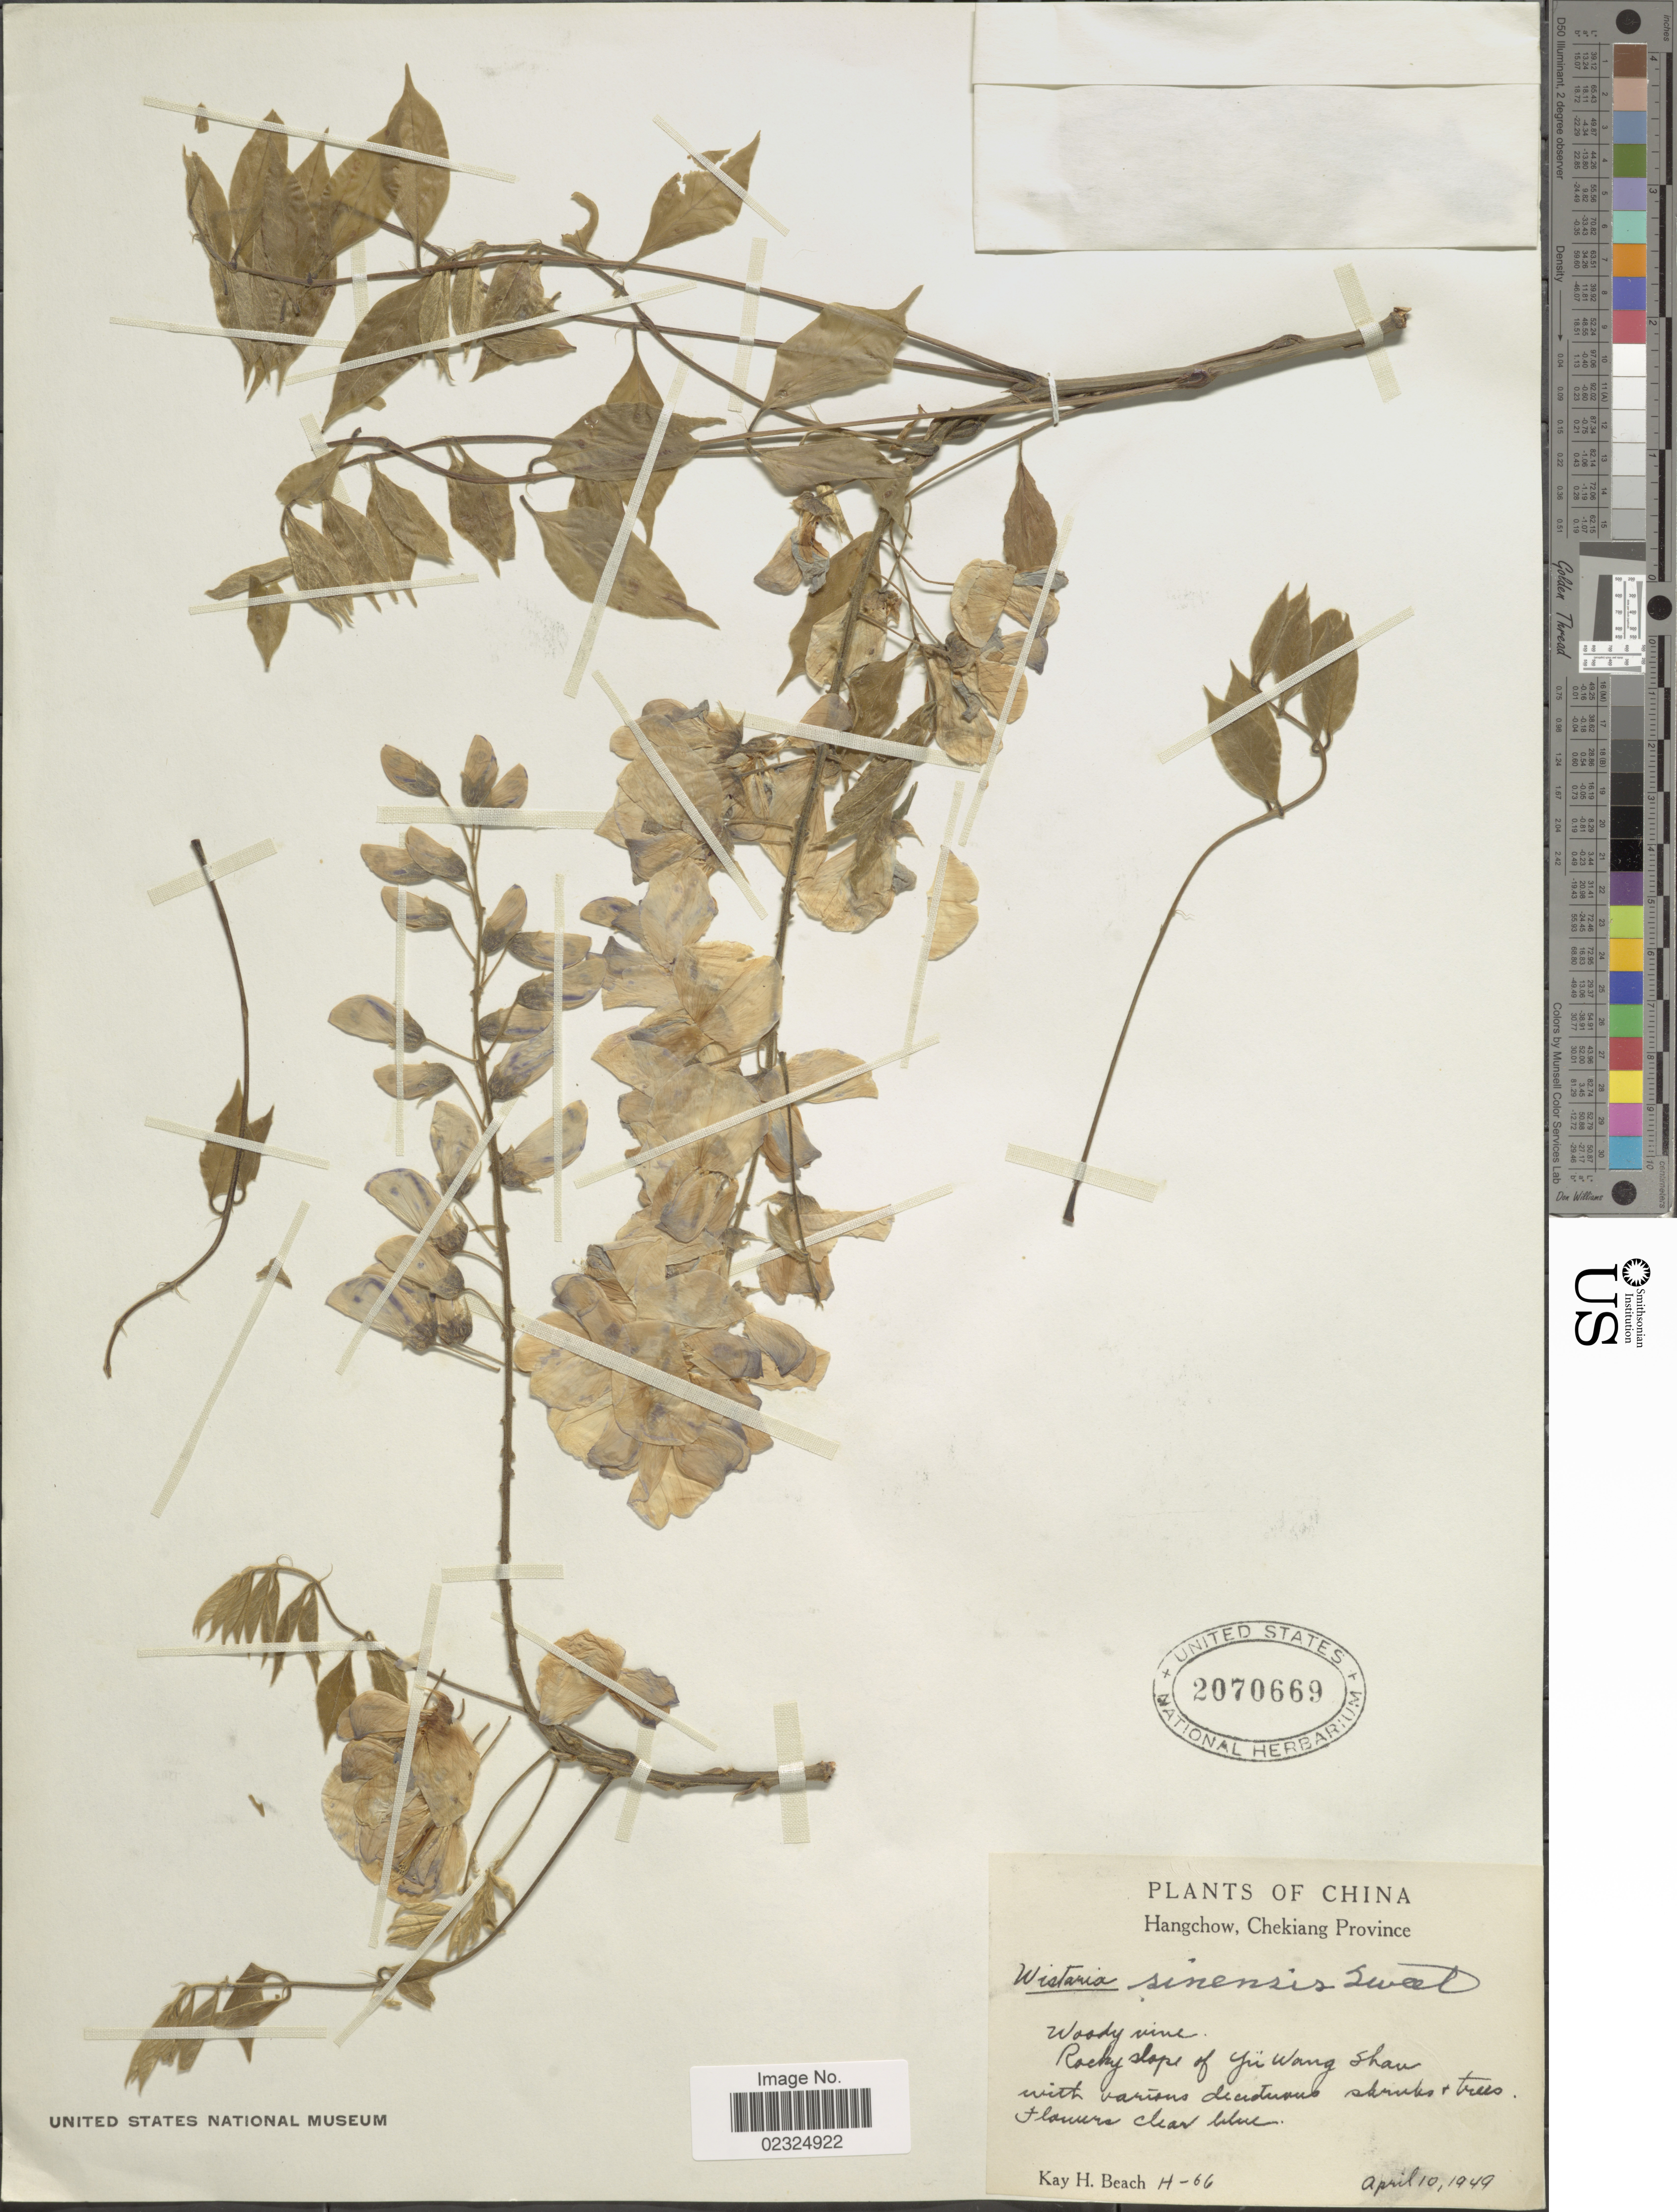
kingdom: Plantae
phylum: Tracheophyta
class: Magnoliopsida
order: Fabales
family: Fabaceae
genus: Wisteria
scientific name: Wisteria sinensis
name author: (Sims) DC.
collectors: K. H. Beach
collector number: H-66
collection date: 1949-04-10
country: China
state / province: Zhejiang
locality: Chekiang Province, rocky slope of Yu Wang Shau.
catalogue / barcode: US 2070669